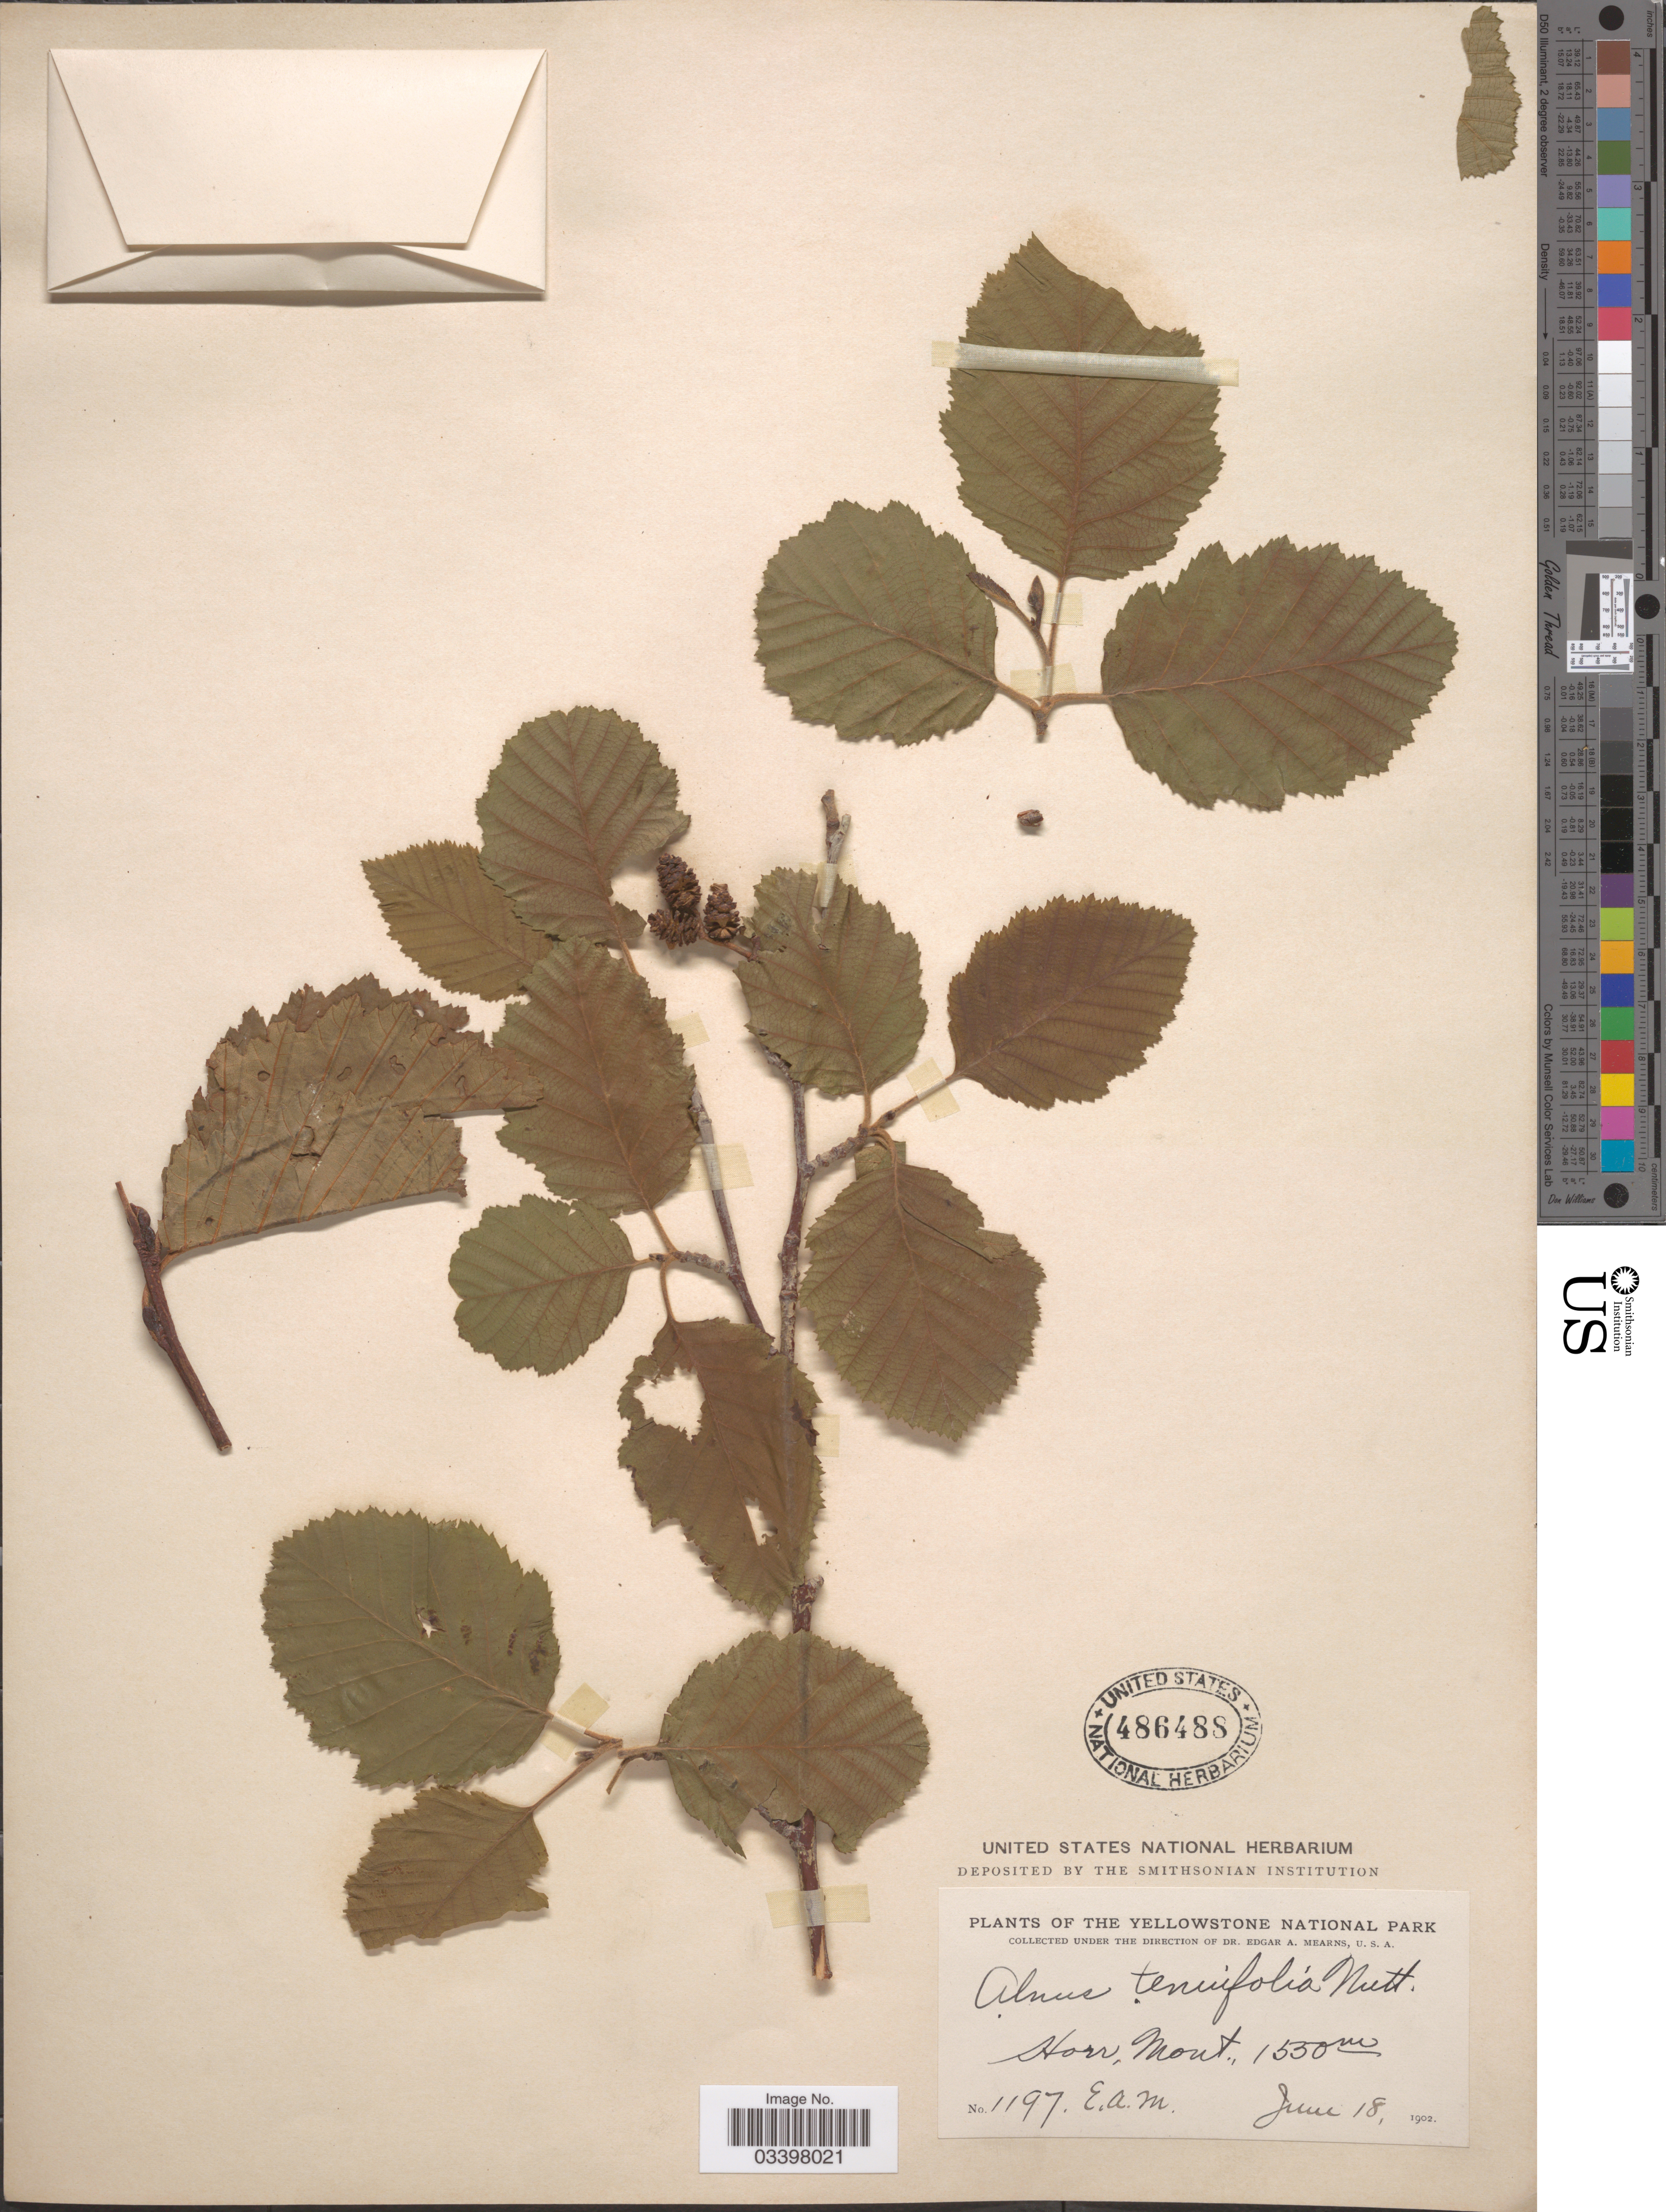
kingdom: Plantae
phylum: Tracheophyta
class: Magnoliopsida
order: Fagales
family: Betulaceae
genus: Alnus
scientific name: Alnus incana subsp. tenuifolia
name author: (Nutt.) Breitung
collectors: E. A. Mearns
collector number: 1197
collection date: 1902-06-18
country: United States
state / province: Montana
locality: Yellowstone National Park. Horr.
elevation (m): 1550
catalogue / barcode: US 486488